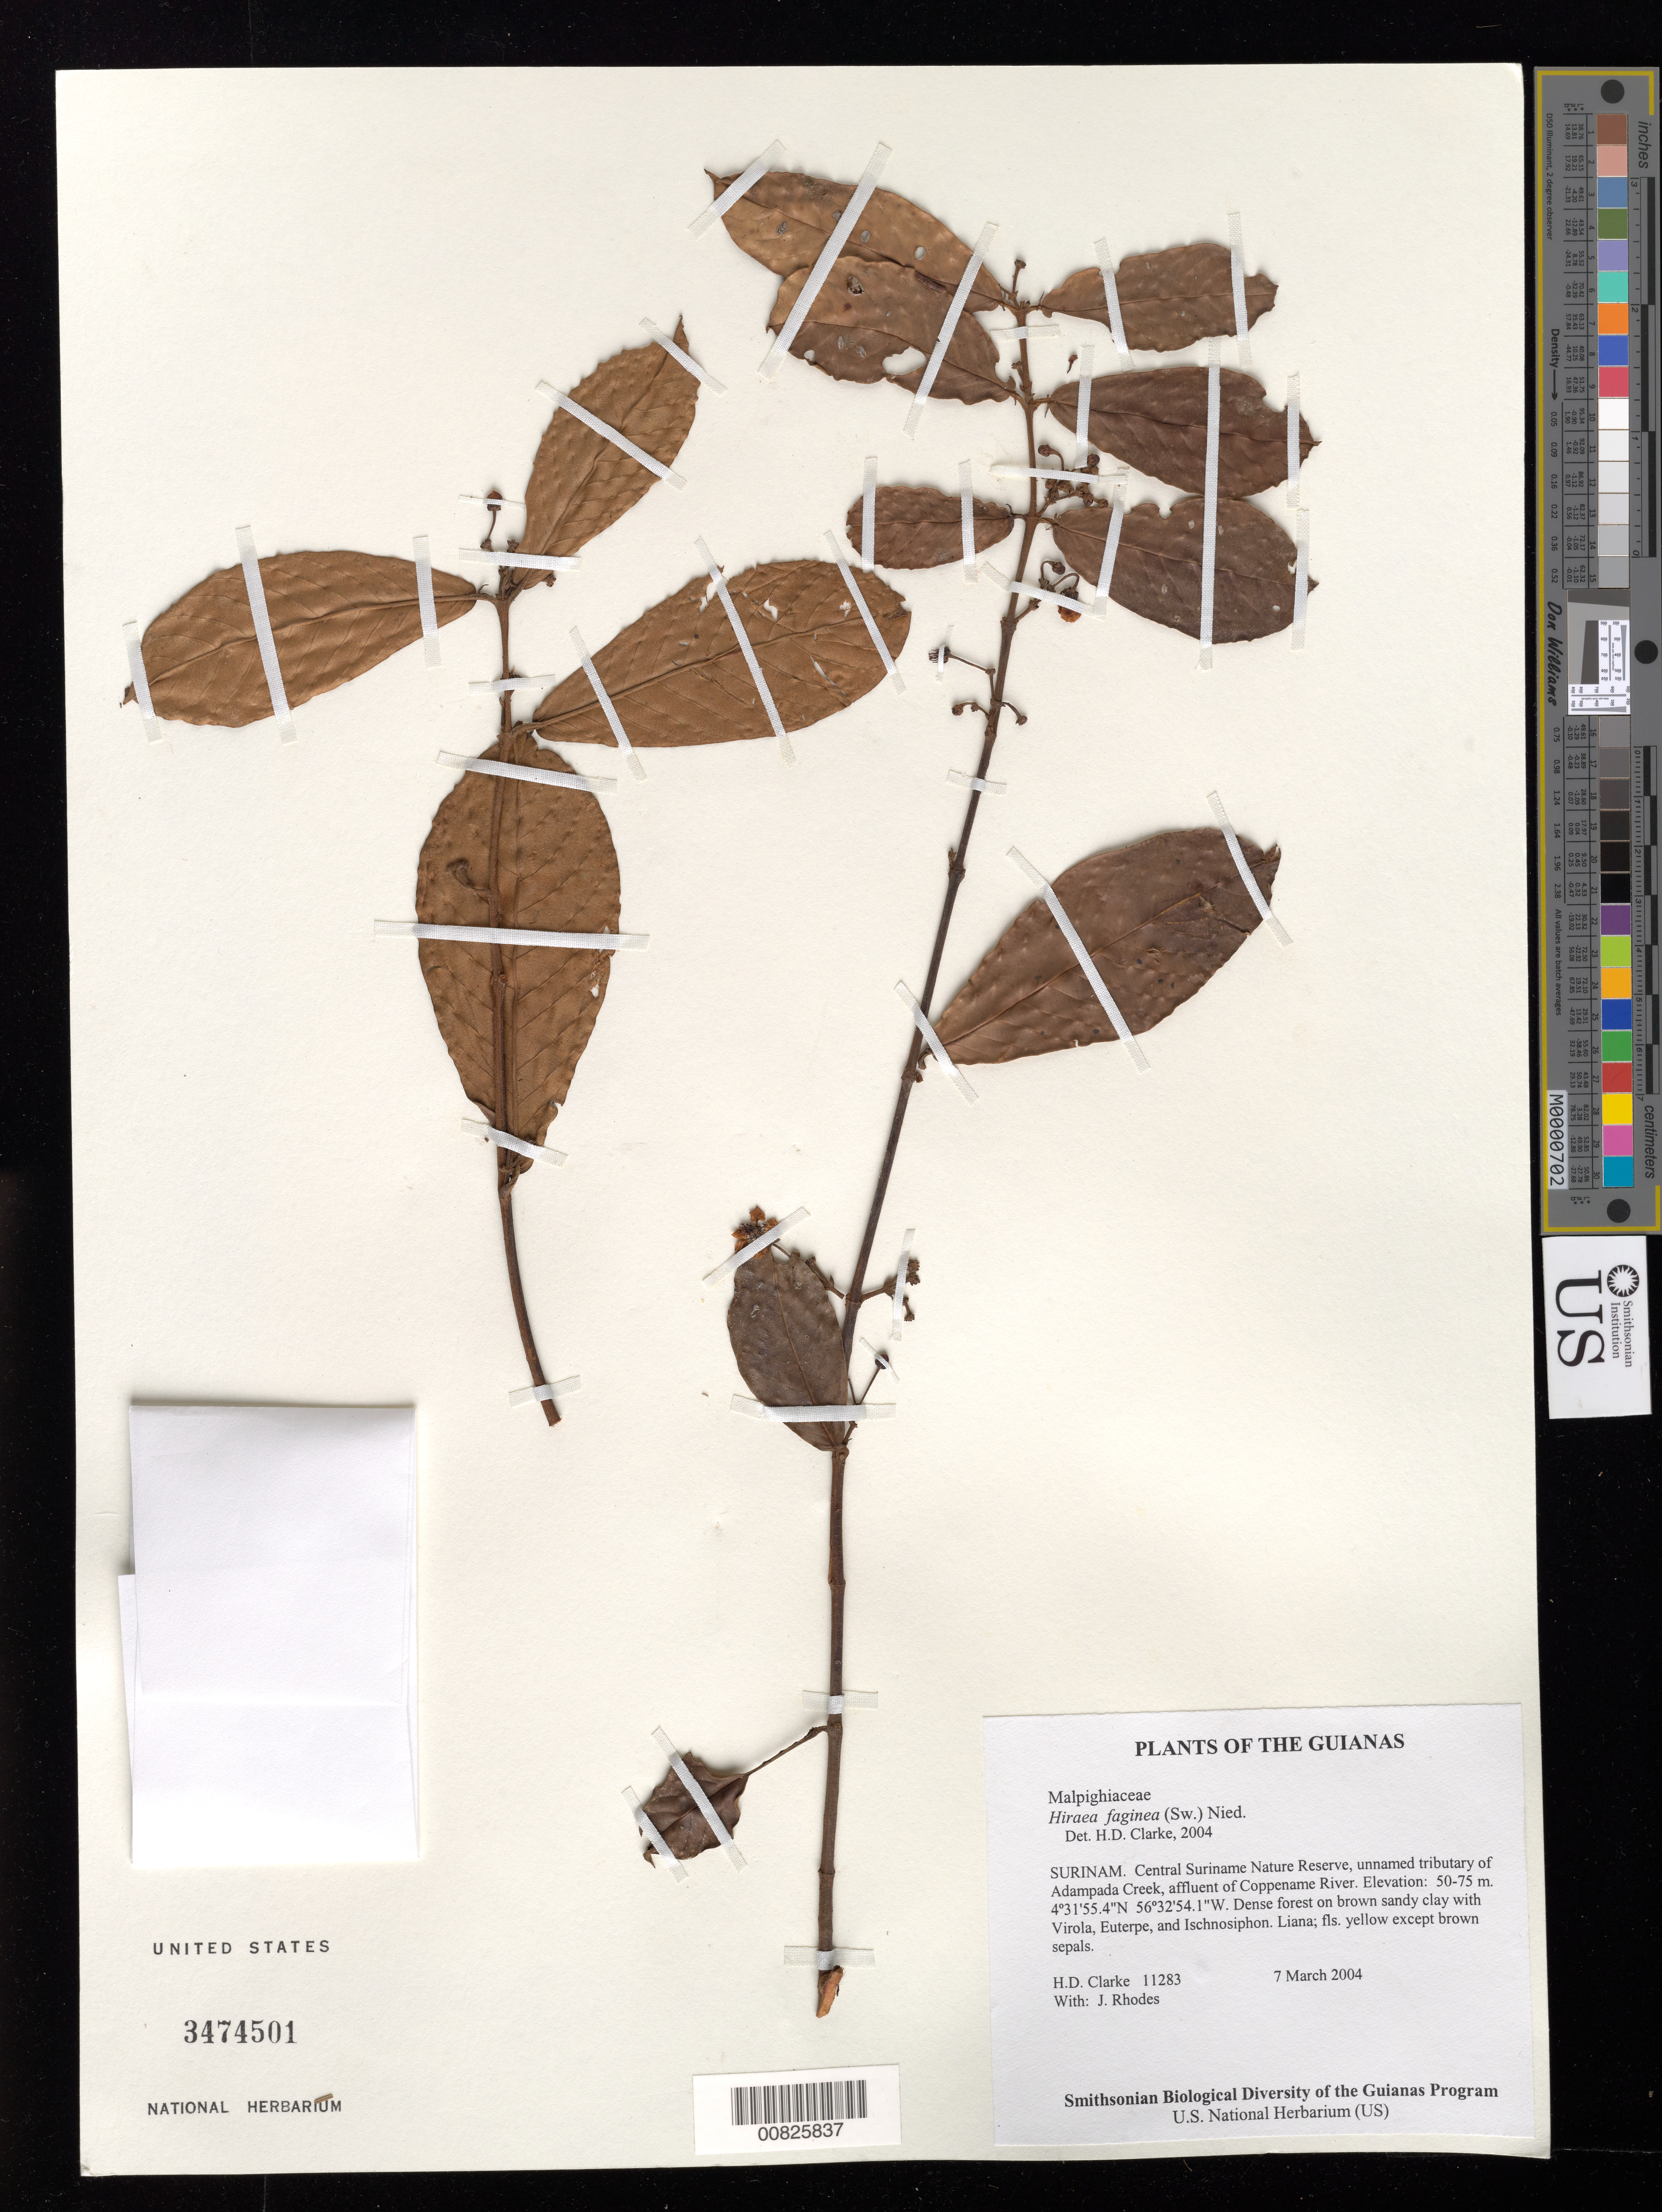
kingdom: Plantae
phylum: Tracheophyta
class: Magnoliopsida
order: Malpighiales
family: Malpighiaceae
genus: Hiraea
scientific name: Hiraea faginea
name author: (Sw.) Nied.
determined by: Anderson, W. R., (MICH), University of Michigan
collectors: H. D. Clarke & J. Rhodes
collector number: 11283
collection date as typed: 7 March 2004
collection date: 2004-03-07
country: Suriname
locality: Central Suriname Nature Reserve, unnamed tributary of Adampada Creek, affluent of Coppename River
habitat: Dense forest on brown sandy clay with Virola, Euterpe, and Ischnosiphon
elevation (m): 50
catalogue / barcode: US 3474501